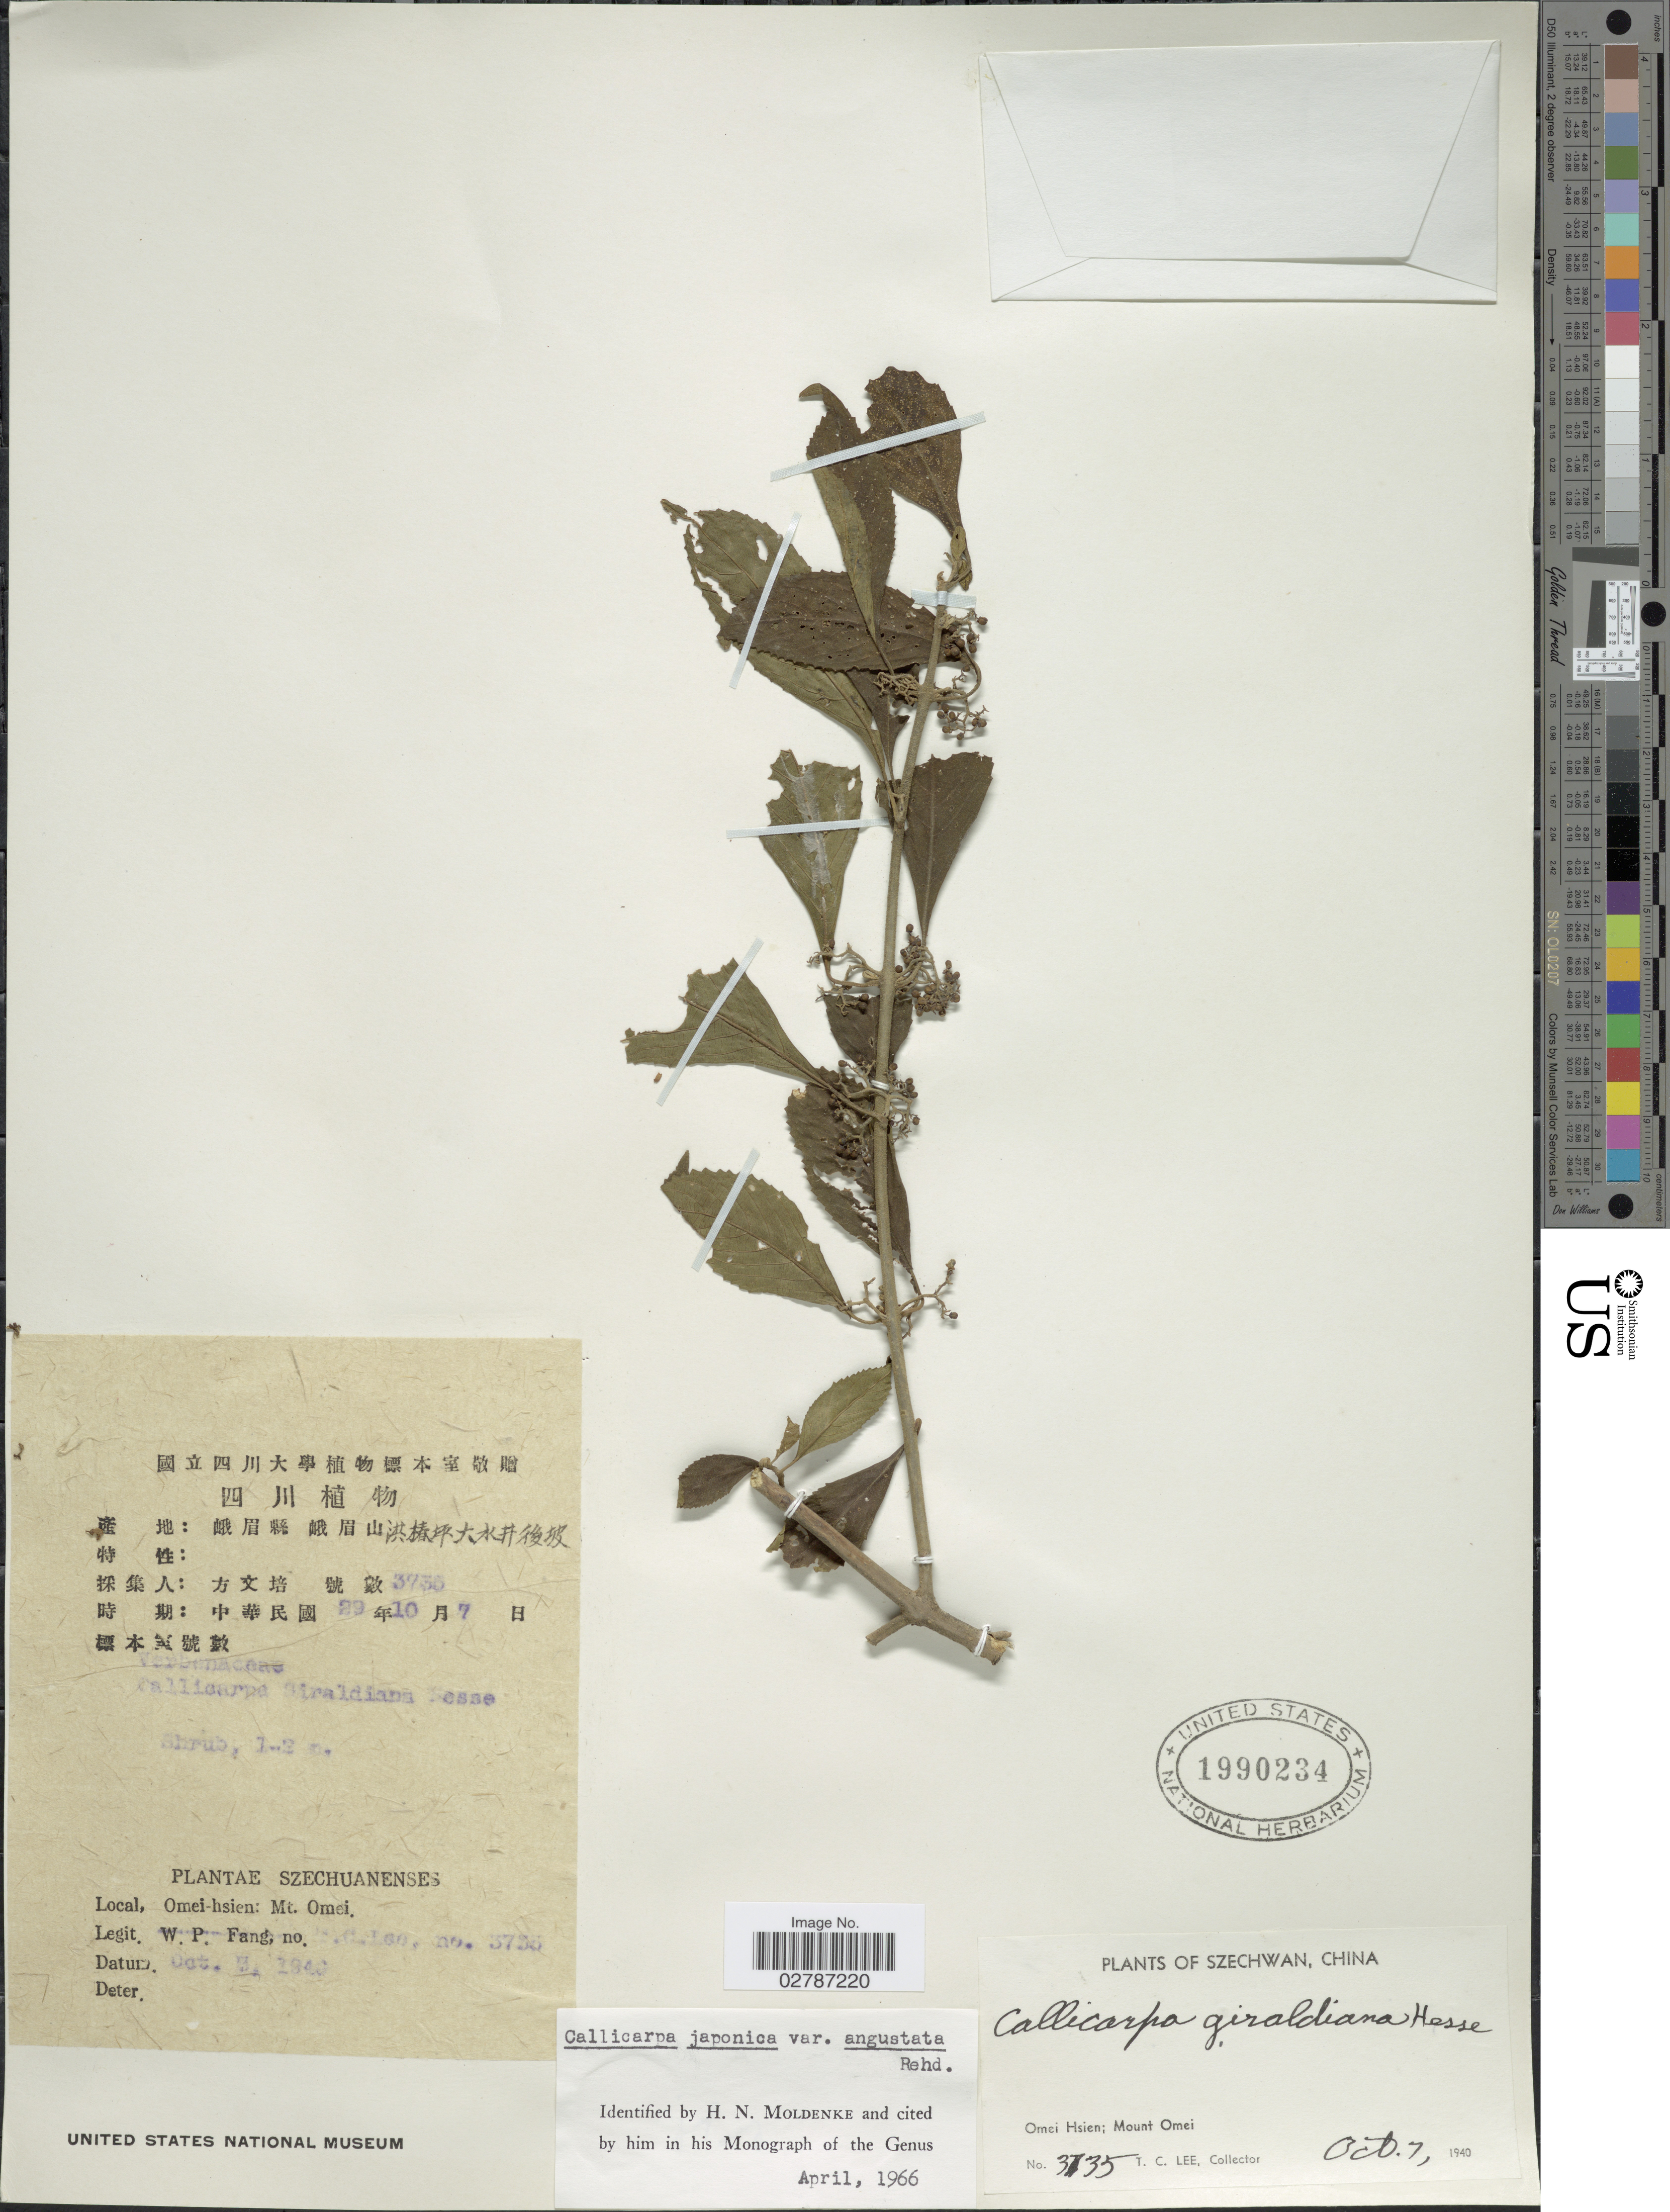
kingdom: Plantae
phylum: Tracheophyta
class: Magnoliopsida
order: Lamiales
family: Lamiaceae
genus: Callicarpa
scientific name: Callicarpa japonica var. angustata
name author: Rehder in Sarg.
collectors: T. Lee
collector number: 3735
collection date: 1940-10-07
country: China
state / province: Sichuan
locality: Szechwan. Omei Hsien: Mount Omei.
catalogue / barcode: US 1990234